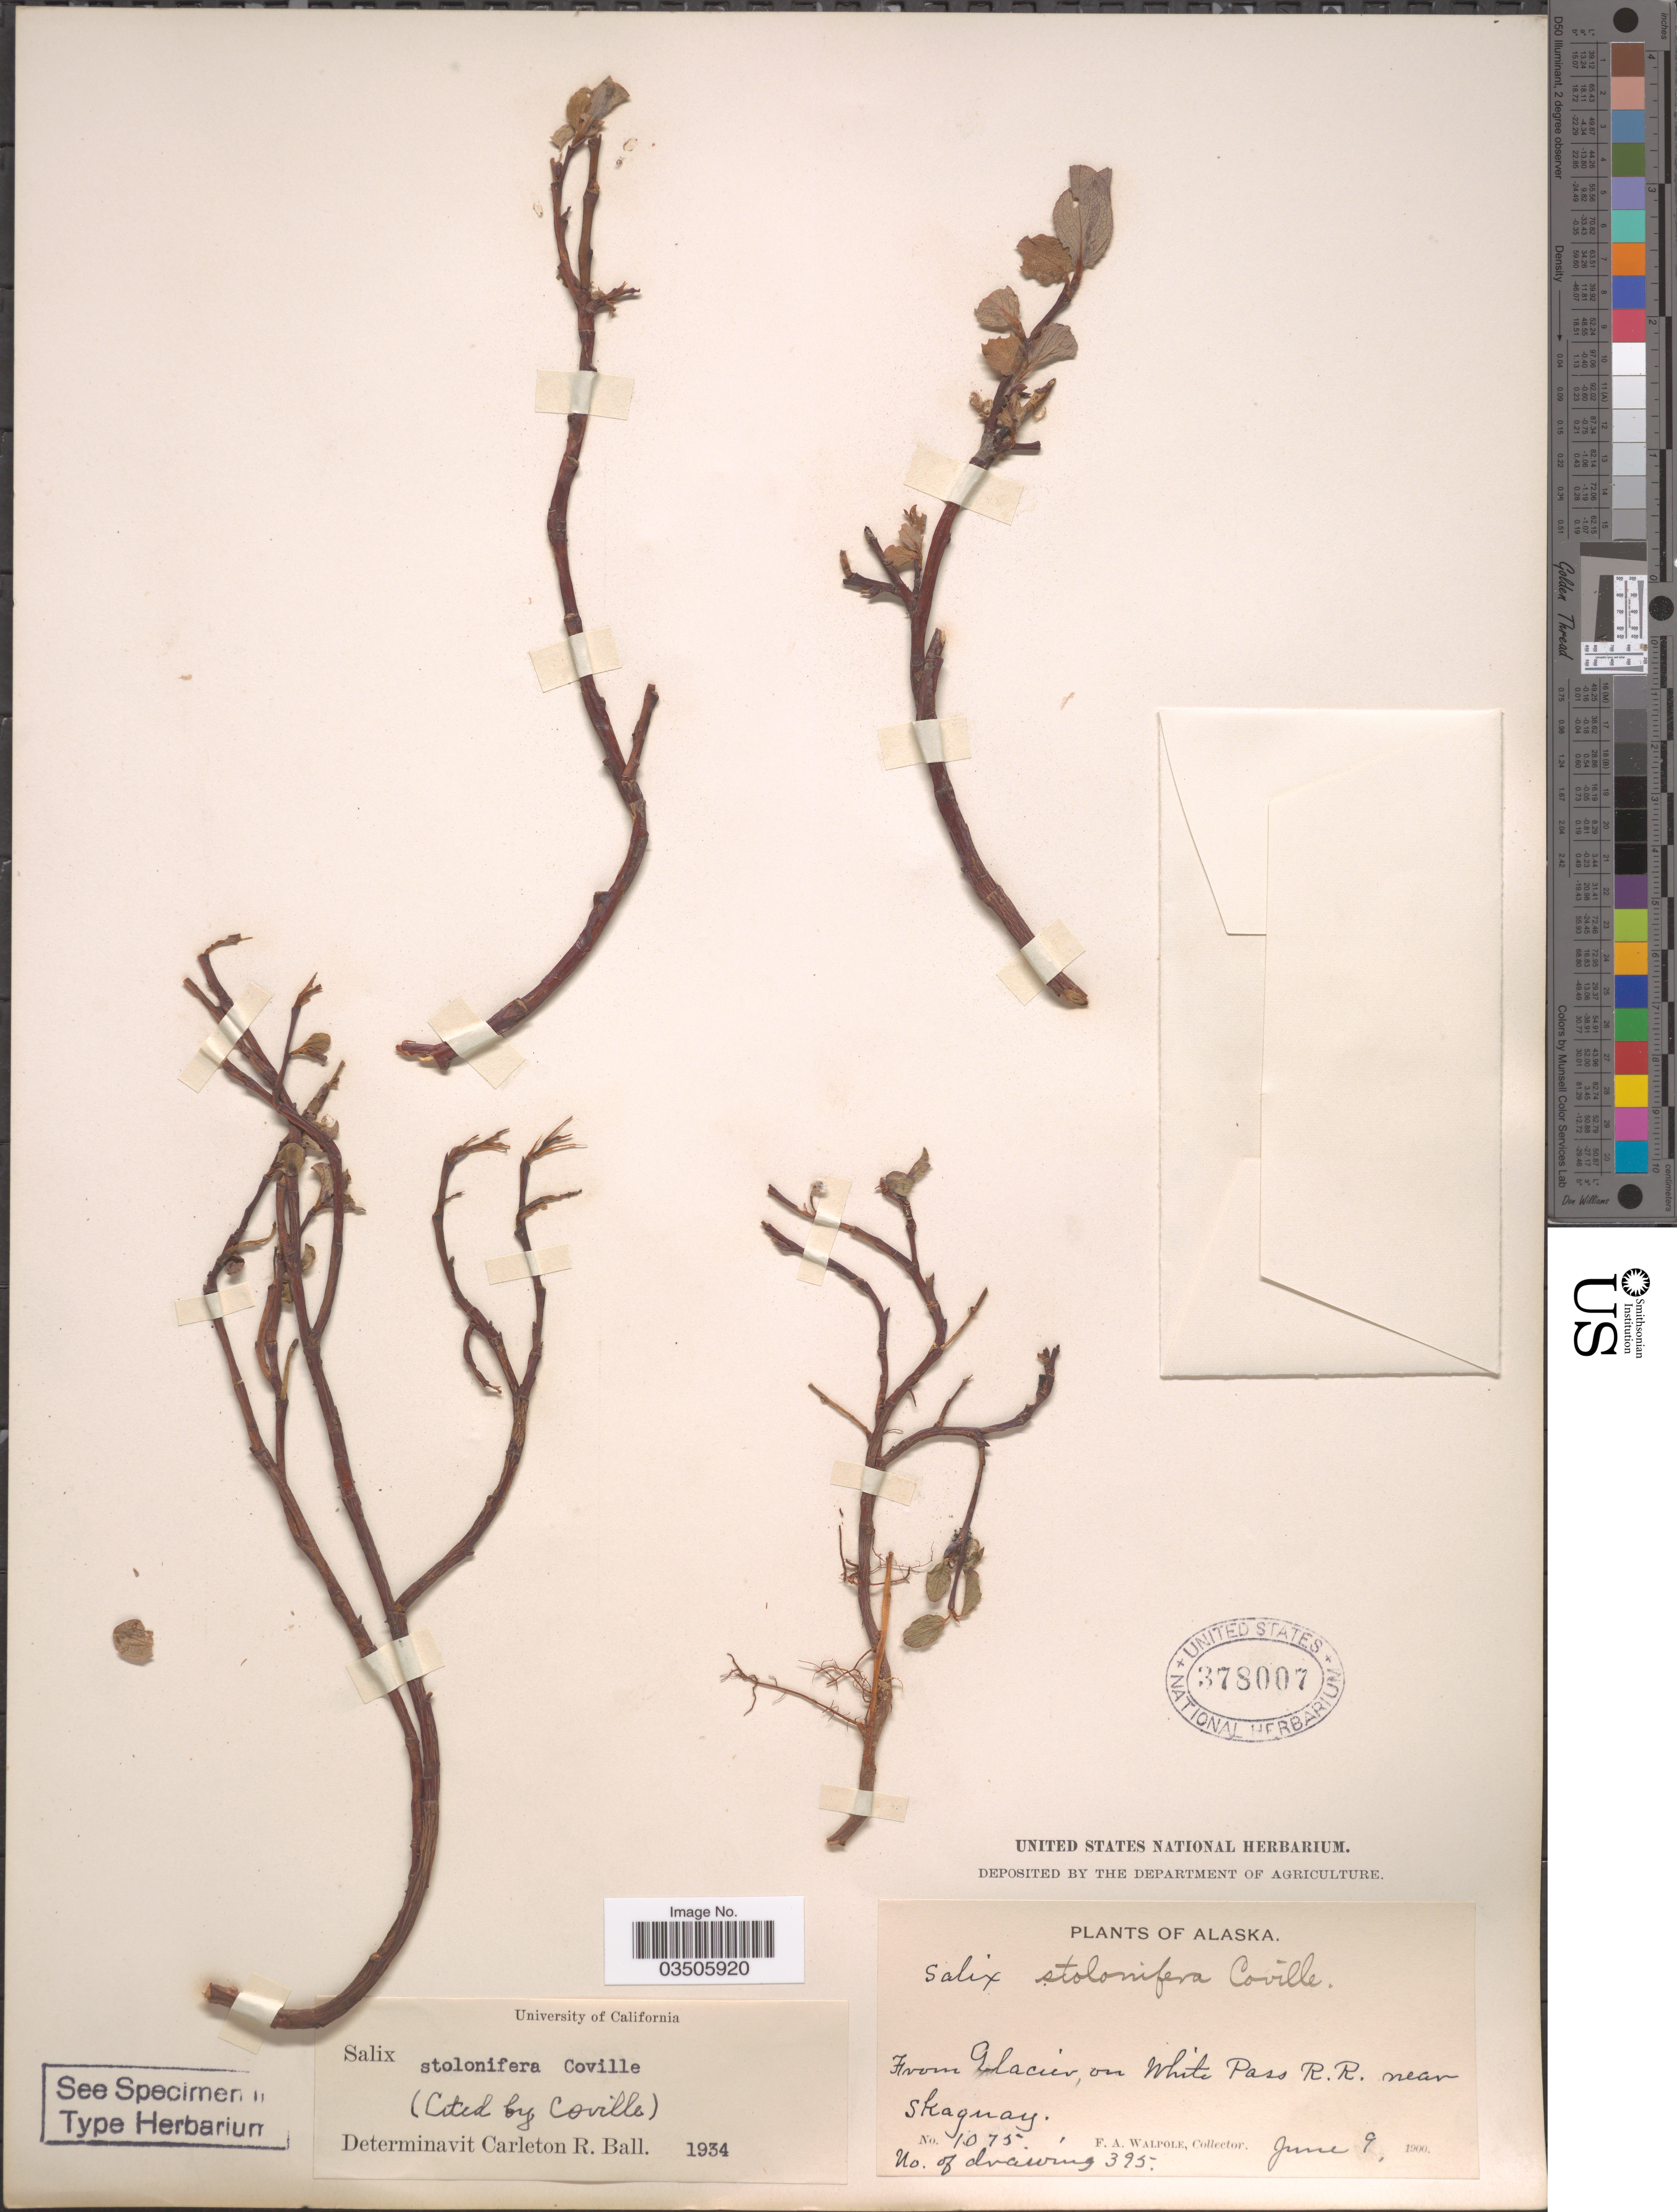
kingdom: Plantae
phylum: Tracheophyta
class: Magnoliopsida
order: Malpighiales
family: Salicaceae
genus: Salix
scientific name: Salix stolonifera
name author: Coville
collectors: F. Walpole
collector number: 1075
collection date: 1900-06-09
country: United States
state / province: Alaska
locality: From Glacier, on White Pass R. R. near Skagnay.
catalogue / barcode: US 378007